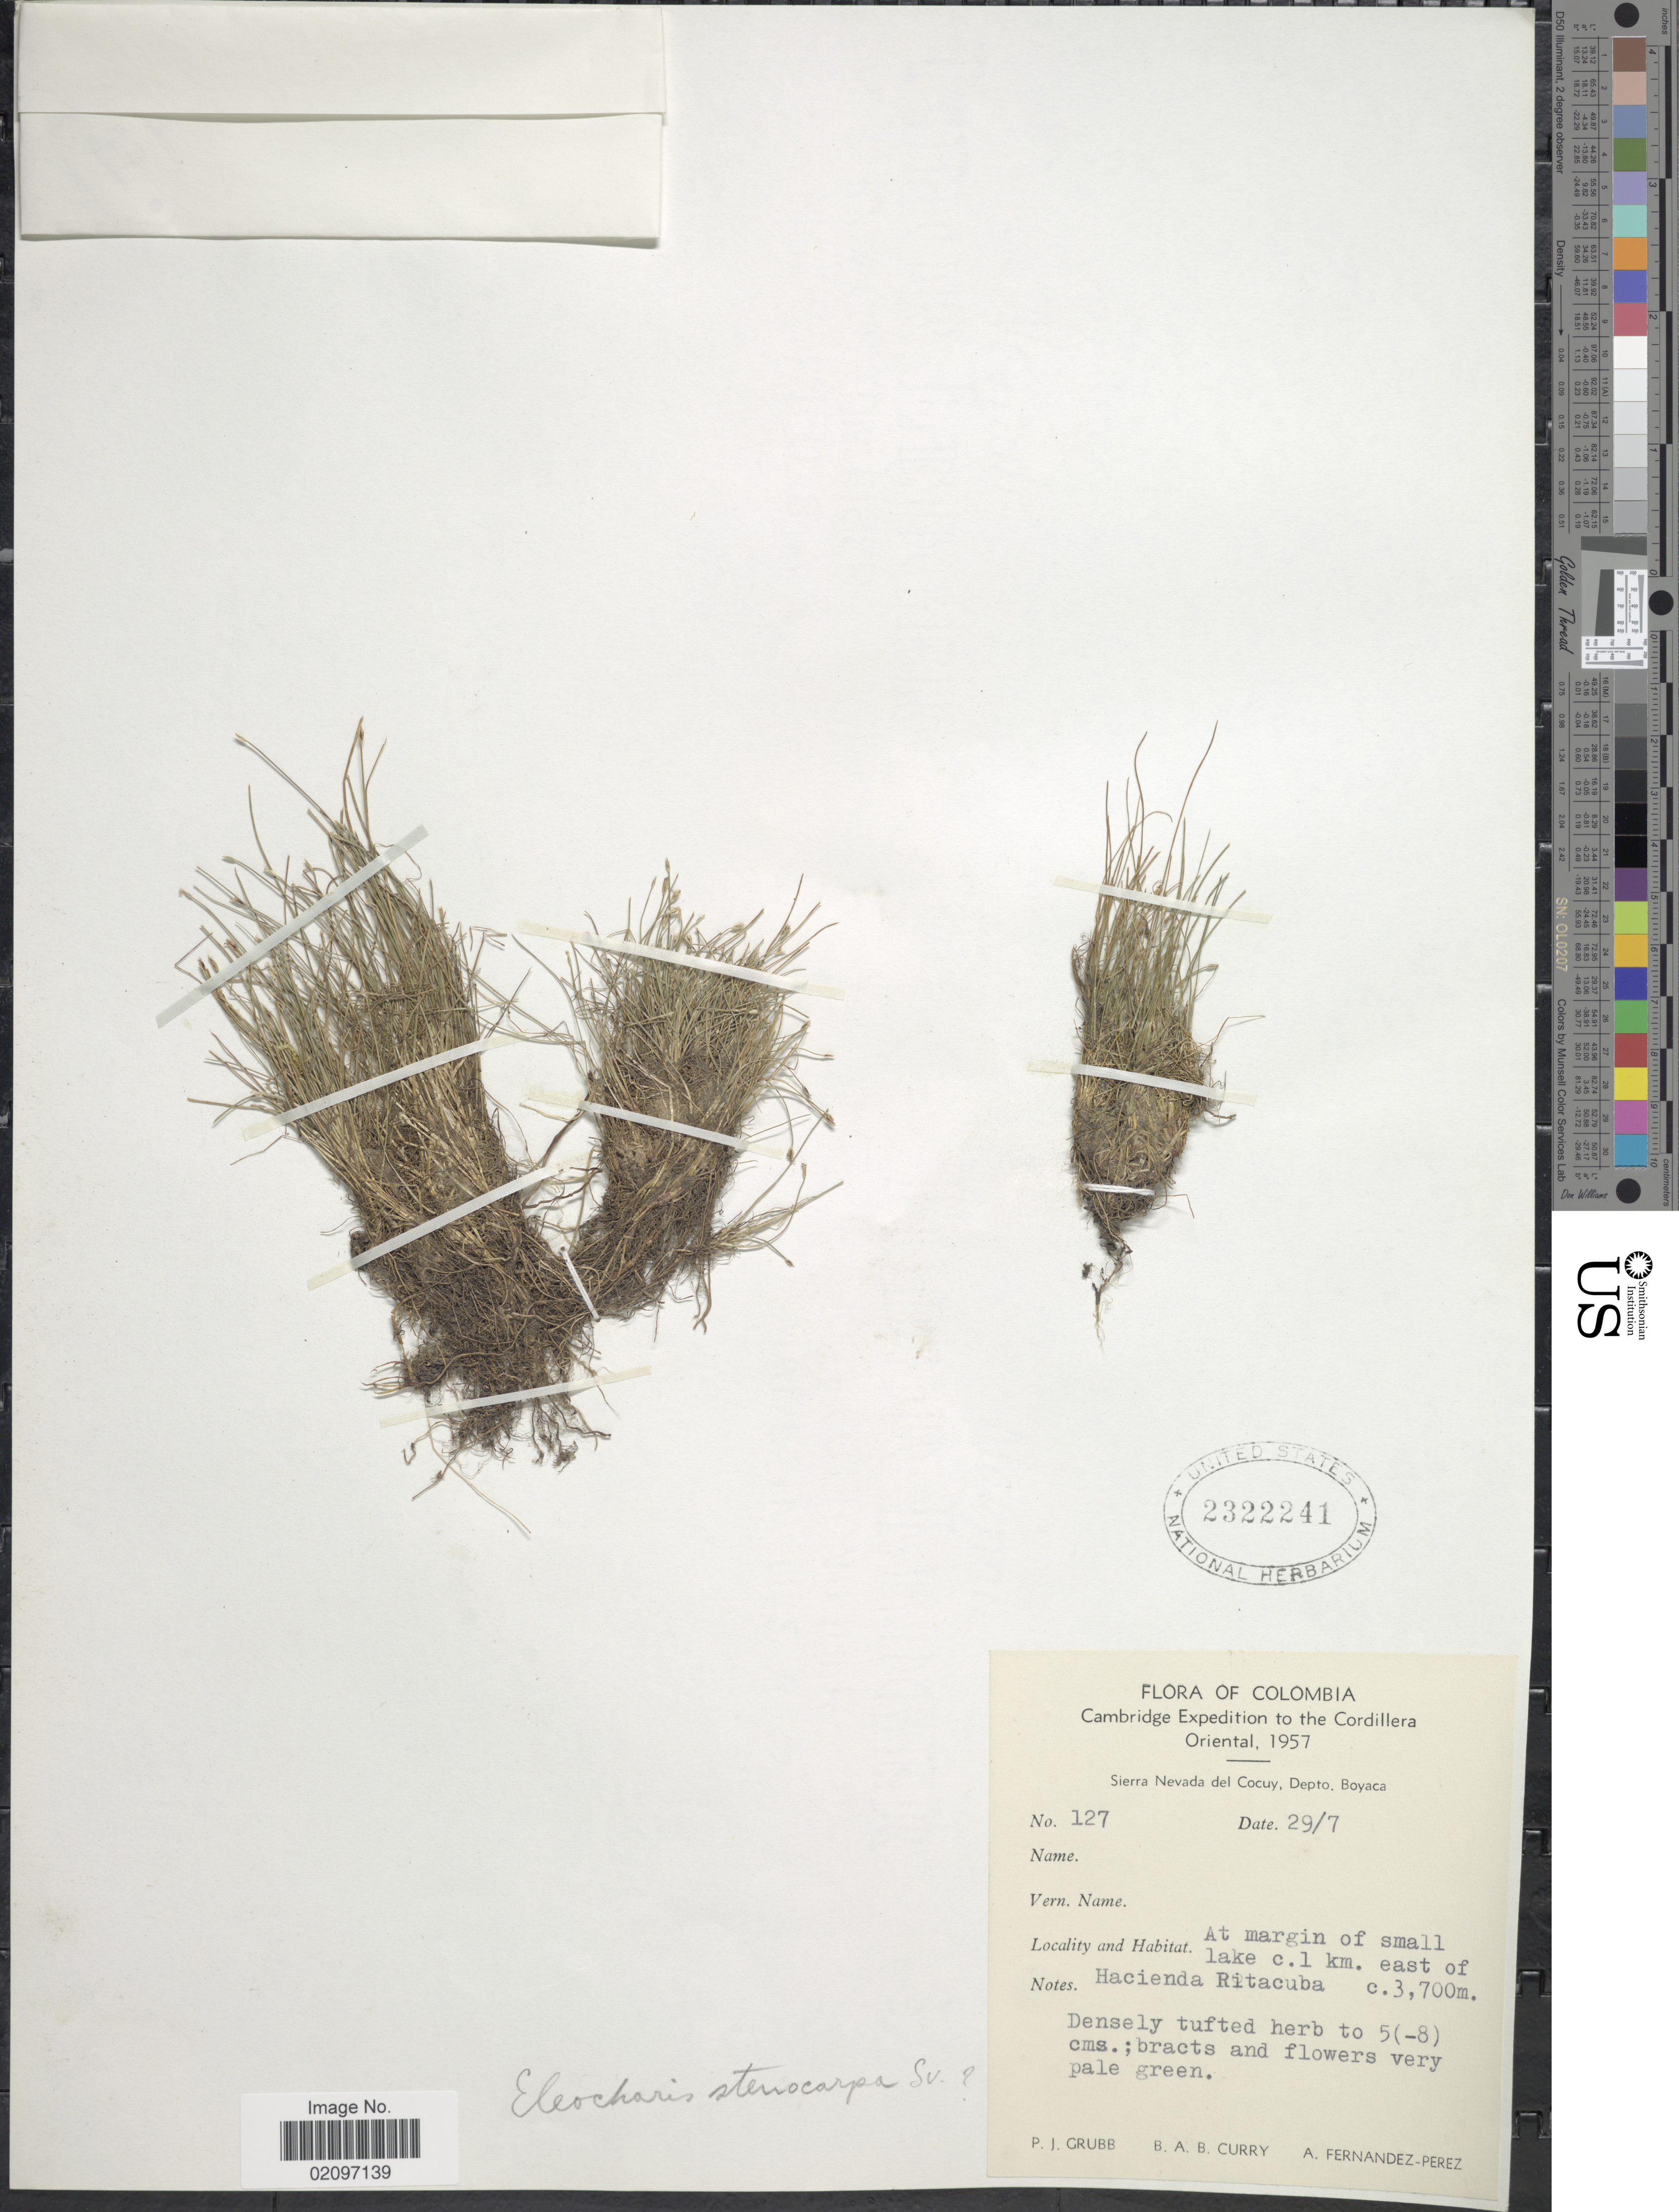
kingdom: Plantae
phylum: Tracheophyta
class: Liliopsida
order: Poales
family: Cyperaceae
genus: Eleocharis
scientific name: Eleocharis stenocarpa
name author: Svenson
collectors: P. J. Grubb, B. Curry & A. Fernández-Pérez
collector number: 127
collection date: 1957-07-29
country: Colombia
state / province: Boyacá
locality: Sierra Nevada del Cocuy, Depto. Boyaca, At margin of small lake 1 km. east of Hacienda Ritacuba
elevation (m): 3700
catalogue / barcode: US 2322241